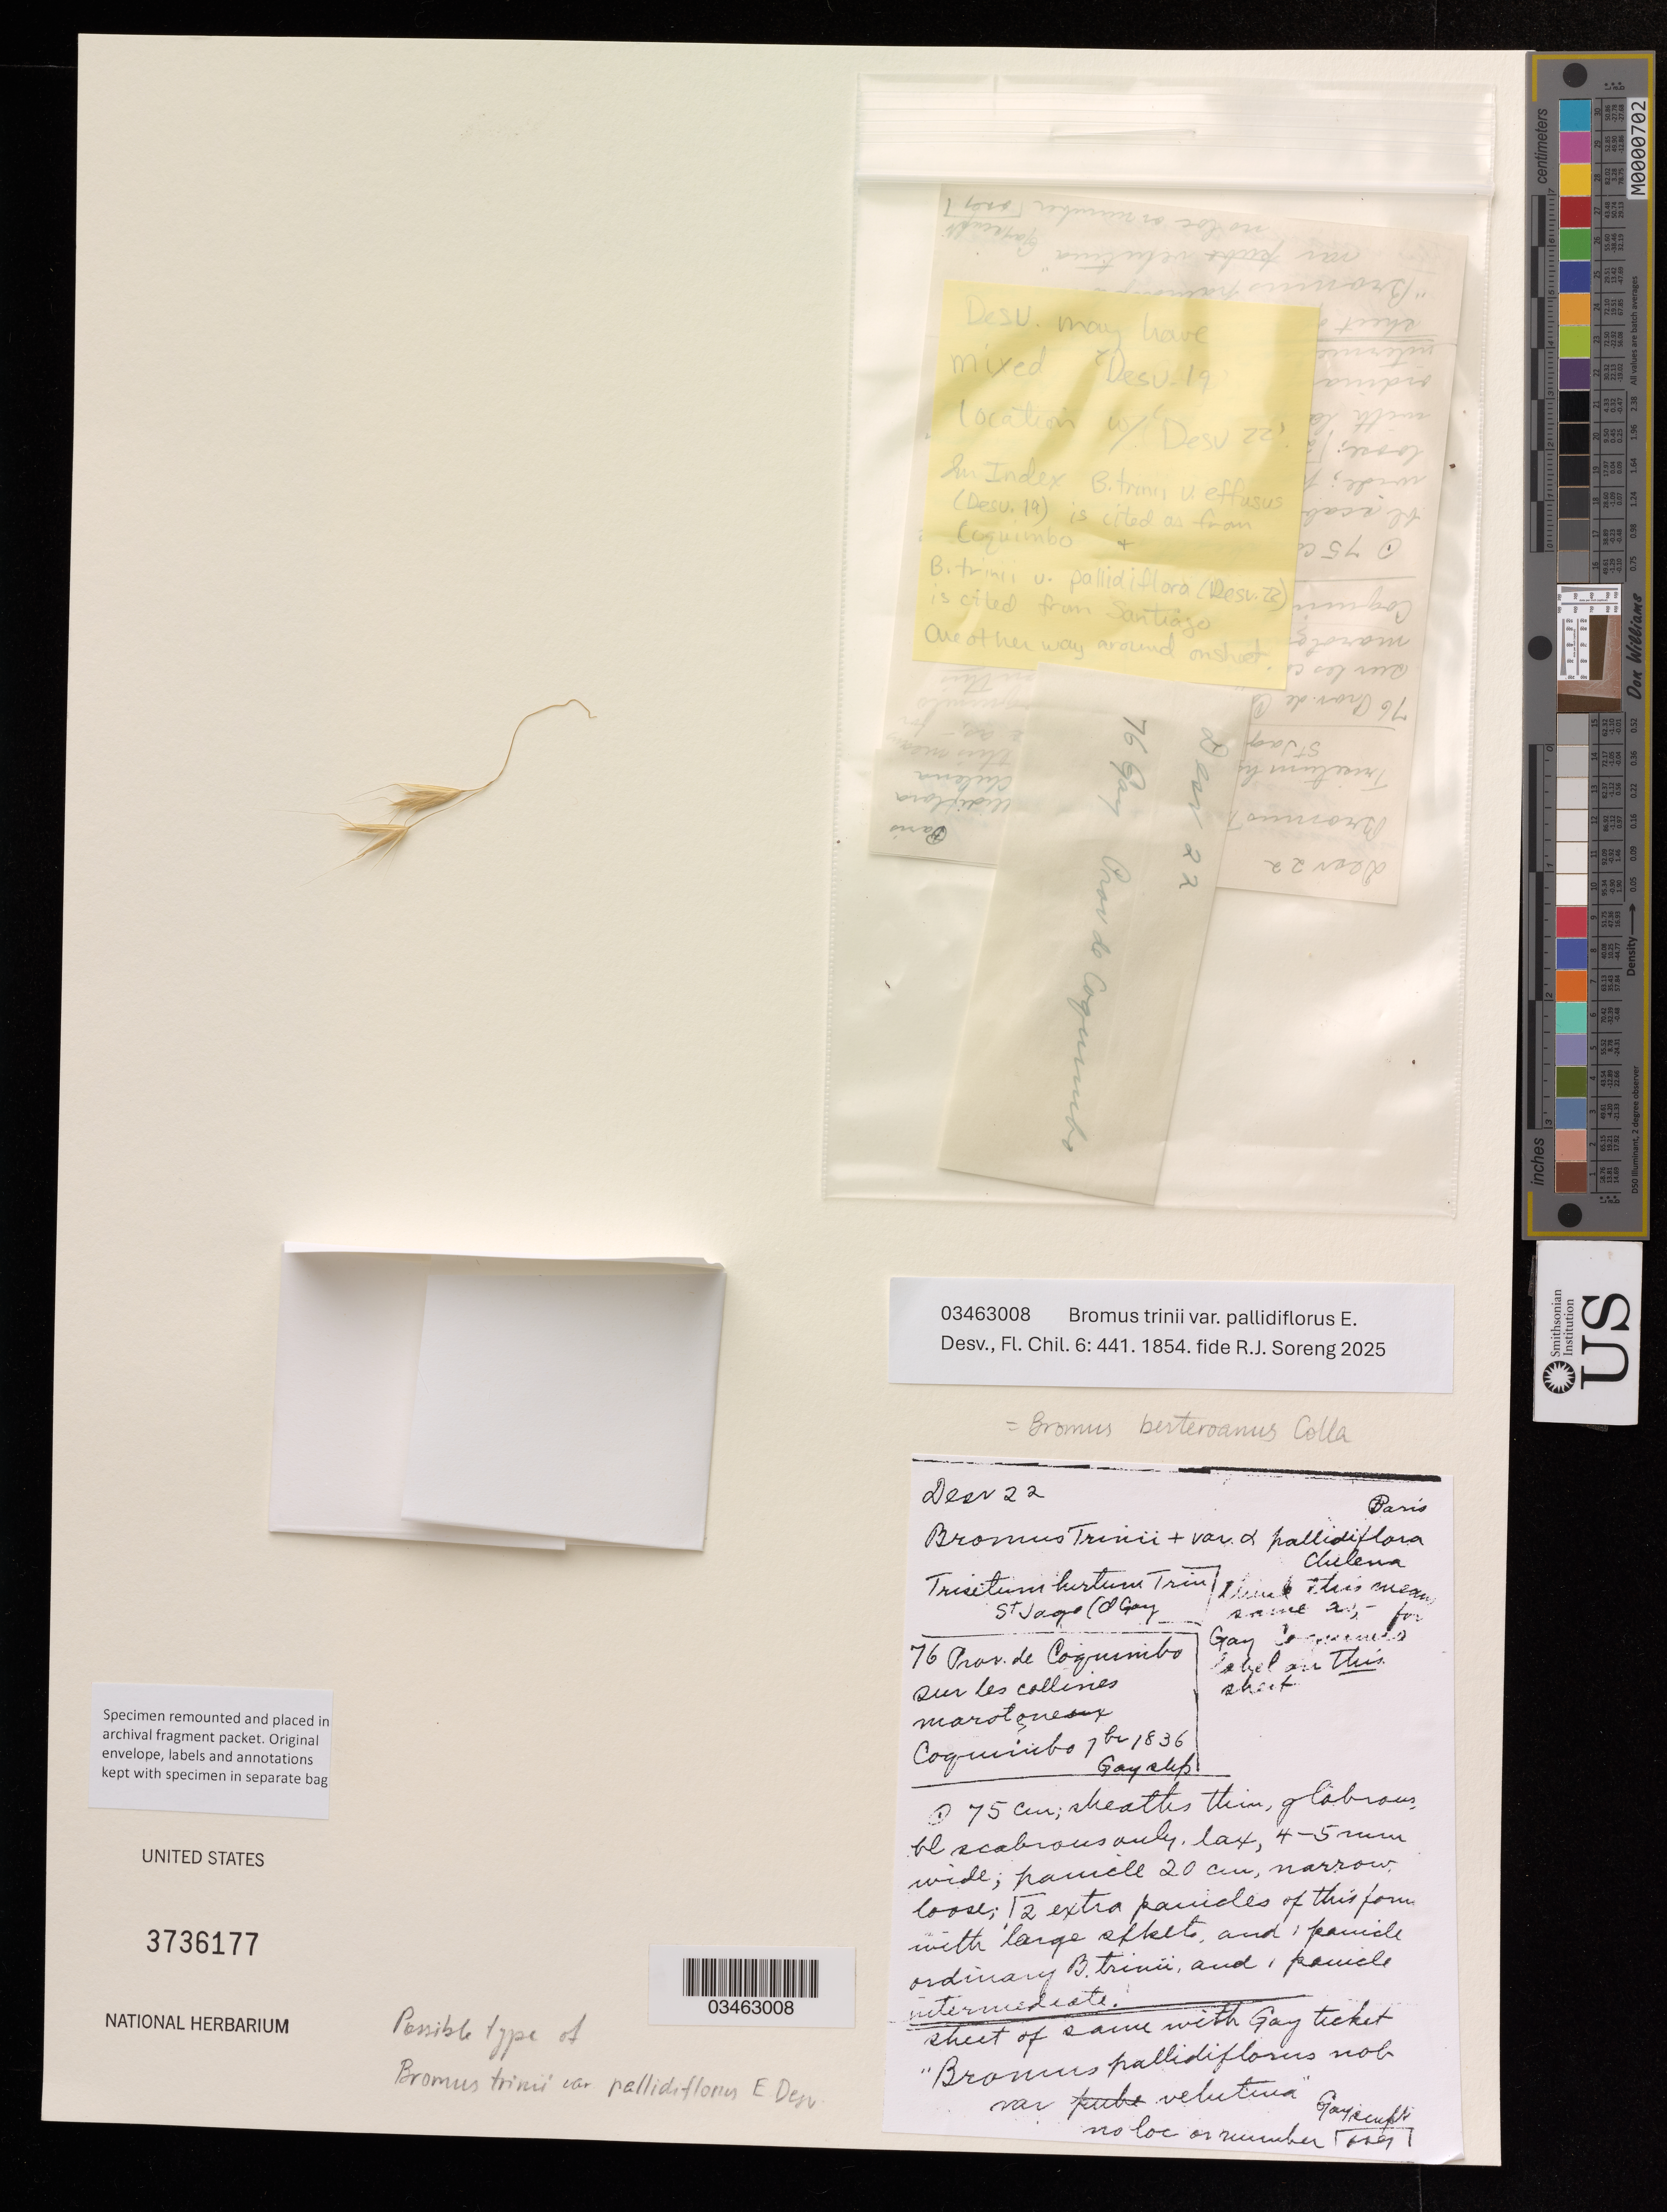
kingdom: Plantae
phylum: Tracheophyta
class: Liliopsida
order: Poales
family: Poaceae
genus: Bromus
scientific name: Bromus trinii var. pallidiflorus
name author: É. Desv.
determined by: Soreng, Robert J., Research Associate (BOT), Smithsonian Institution - National Museum of Natural History (UNITED STATES)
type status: Possible Type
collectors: -- Gay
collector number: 76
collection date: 1836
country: Chile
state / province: Coquimbo (IV)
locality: Sur les collines marotoneux.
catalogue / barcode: US 3736177